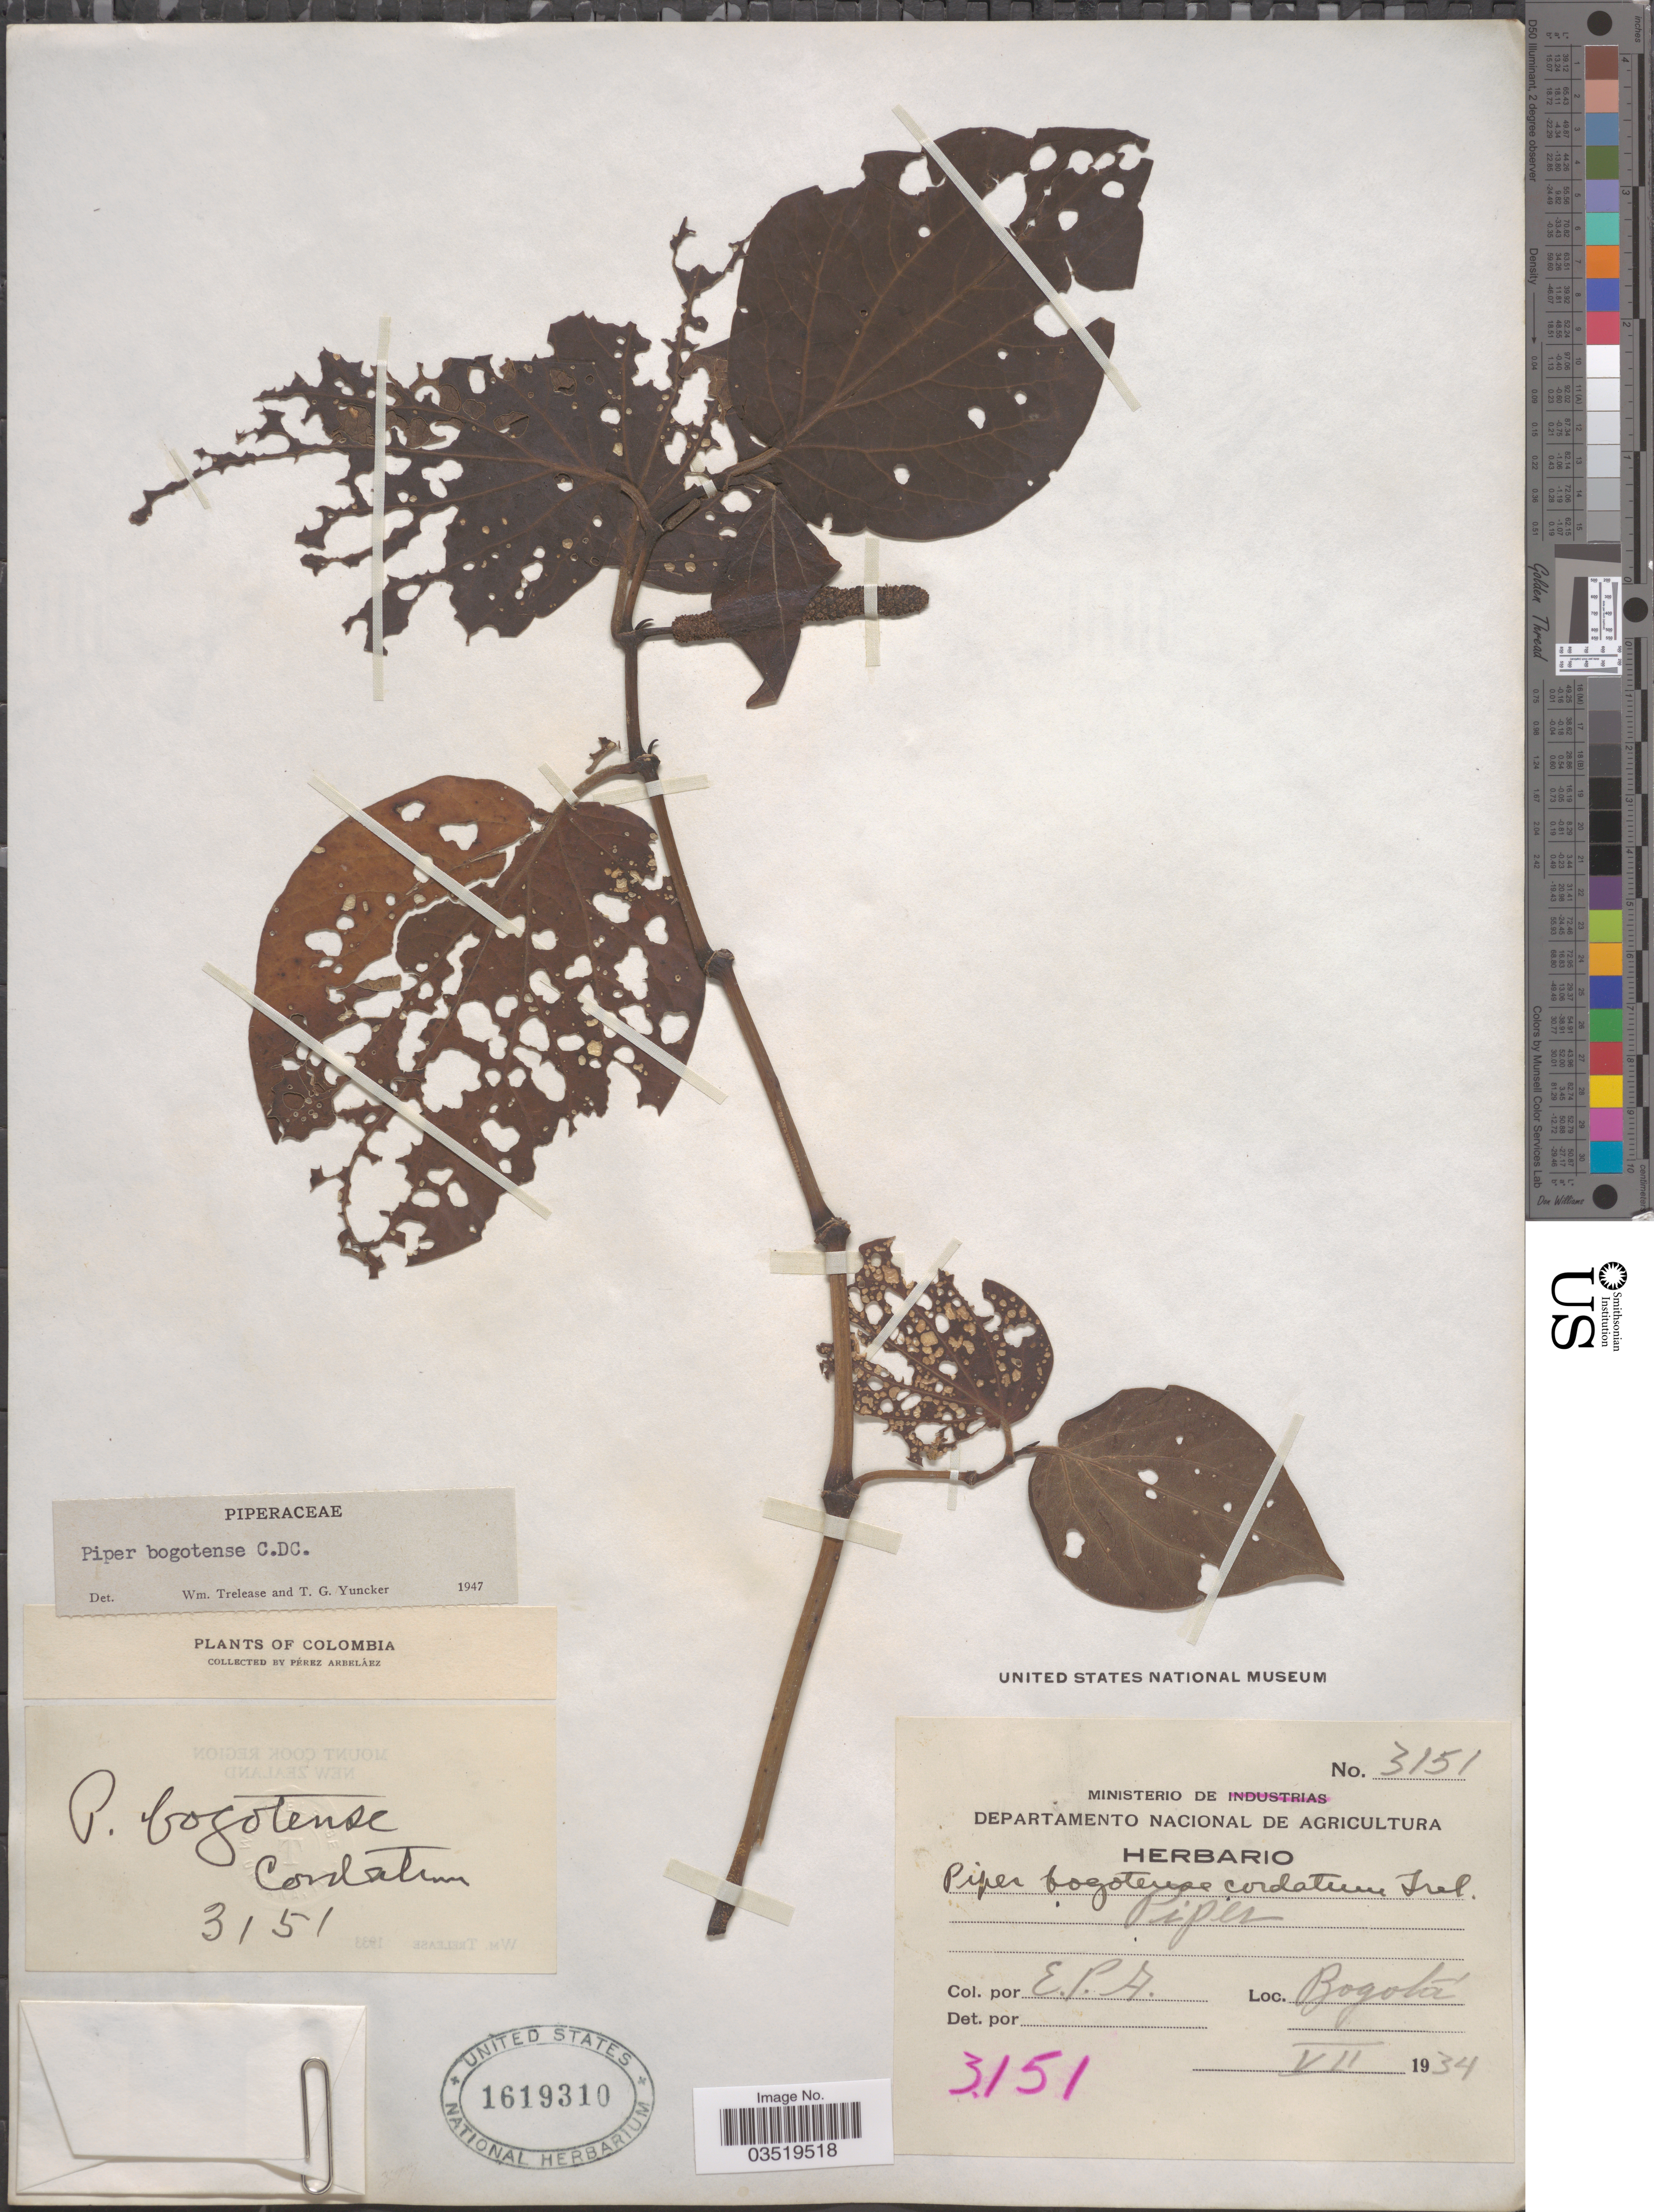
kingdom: Plantae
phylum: Tracheophyta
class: Magnoliopsida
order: Piperales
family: Piperaceae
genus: Piper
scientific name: Piper bogotense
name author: C. DC.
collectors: E. Pérez Arbeláez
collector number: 3151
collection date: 1934-07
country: Colombia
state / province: Bogota D.C.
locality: Bogotá.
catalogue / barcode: US 1619310